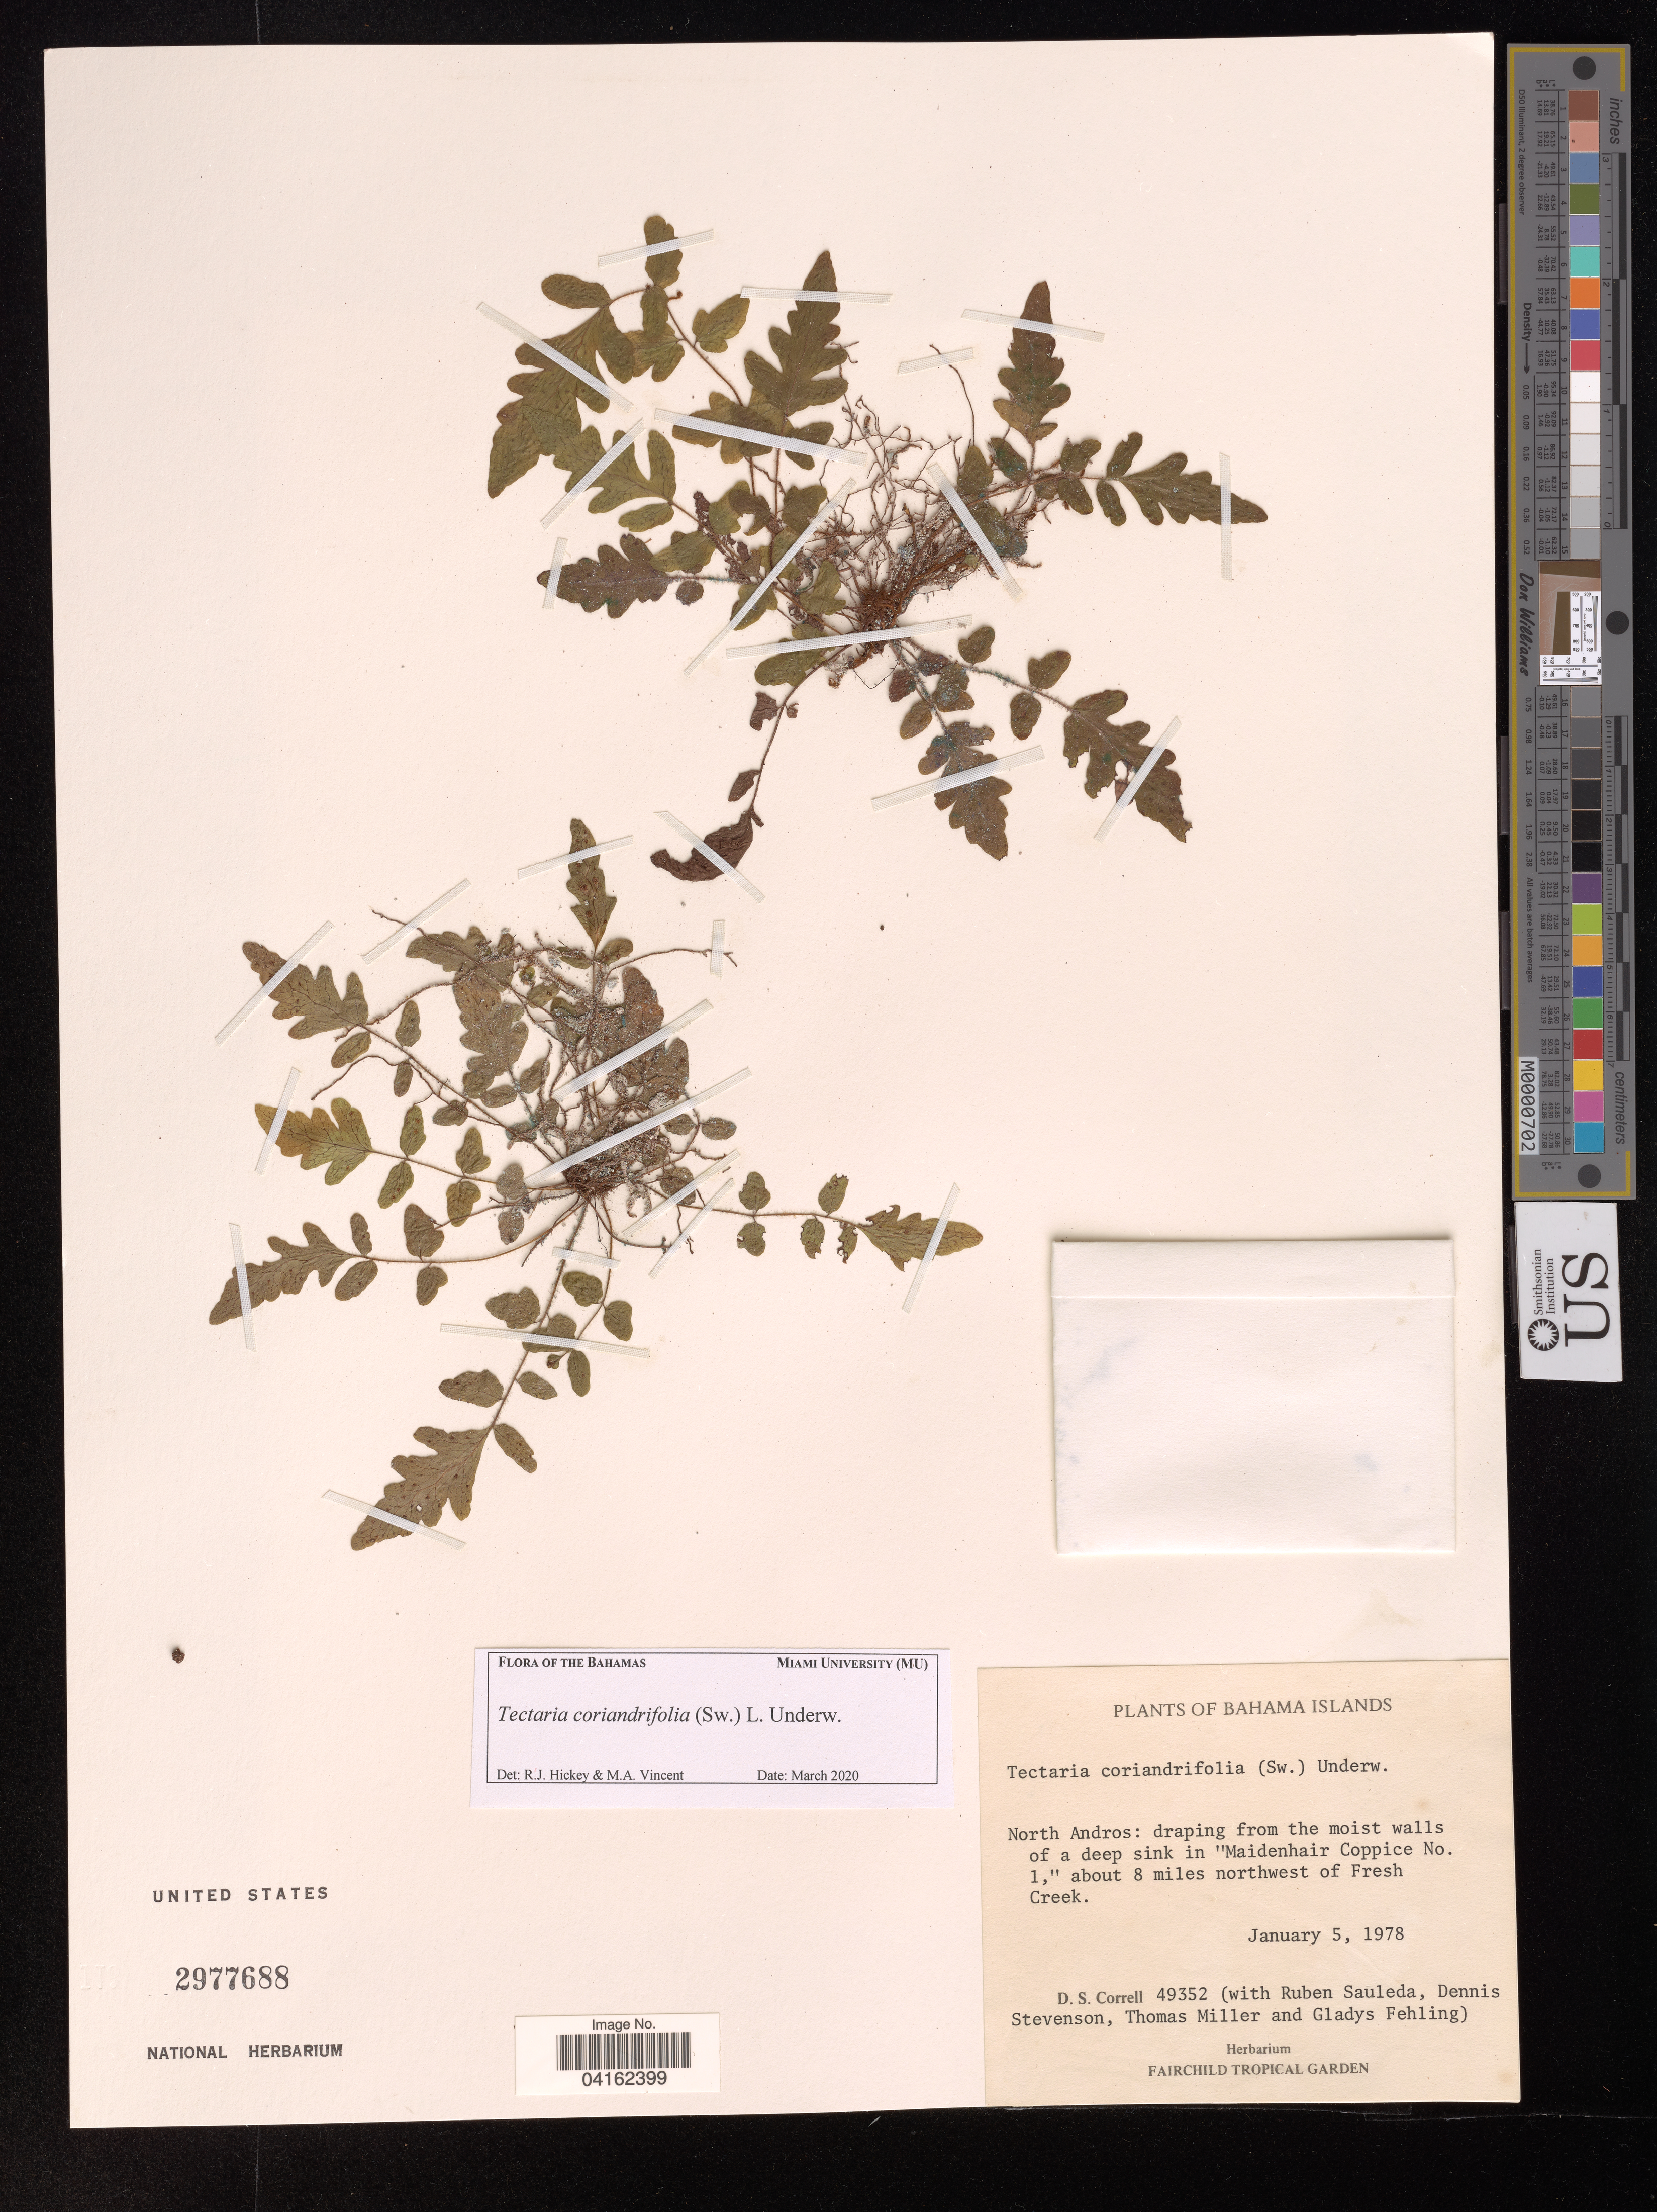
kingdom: Plantae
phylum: Tracheophyta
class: Polypodiopsida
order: Polypodiales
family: Tectariaceae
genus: Tectaria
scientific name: Tectaria coriandrifolia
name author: Underw.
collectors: D. S. Correll, R. Sauleda, D. Stevenson, T. Miller & G. Fehling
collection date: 1978-01-05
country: Bahamas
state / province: North Andros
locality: Bahama Islands. Draping from the moist walls of a deep sink in "Maidenhair Coppice No. 1," about 8 miles northwest of Fresh Creek.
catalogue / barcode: US 2977688